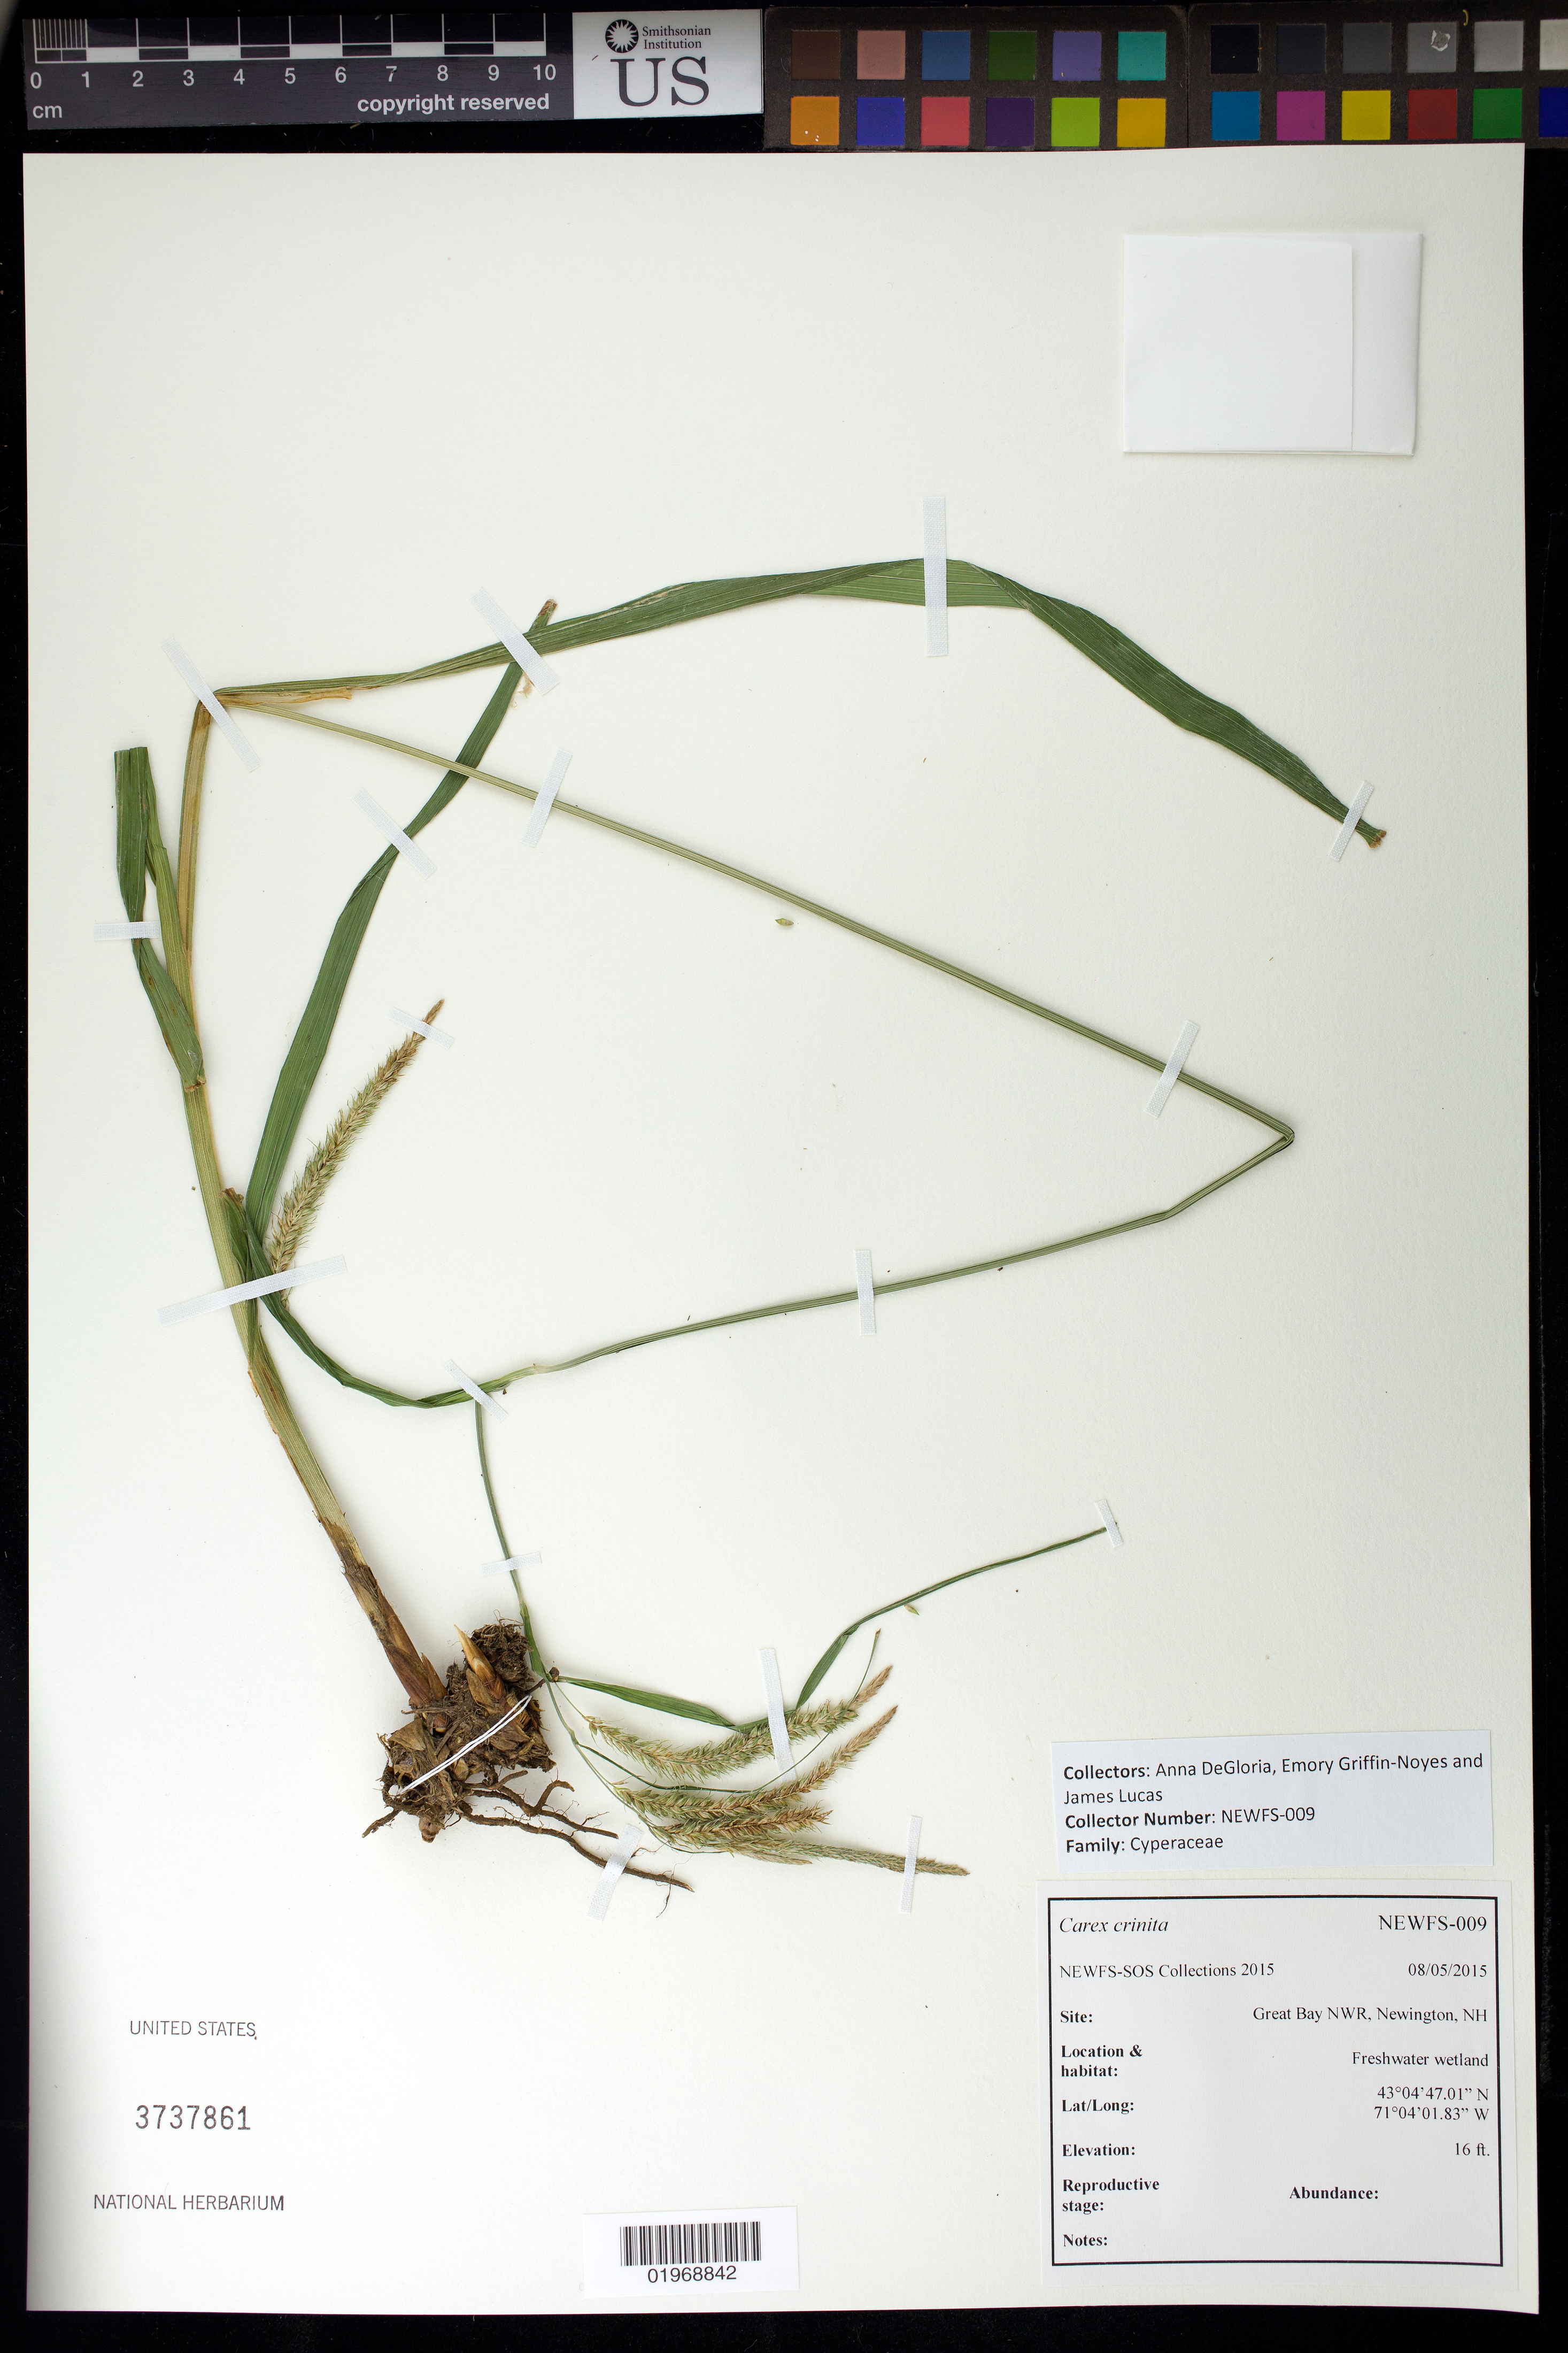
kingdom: Plantae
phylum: Tracheophyta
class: Liliopsida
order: Poales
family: Cyperaceae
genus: Carex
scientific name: Carex crinita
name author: Lam.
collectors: A. DeGloria, E. Griffin-Noyes & J. Lucas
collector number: NEWFS-009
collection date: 2015-08-05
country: United States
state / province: New Hampshire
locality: Great Bay NWR, Newington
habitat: Freshwater wetland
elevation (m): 5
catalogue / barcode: US 3737861